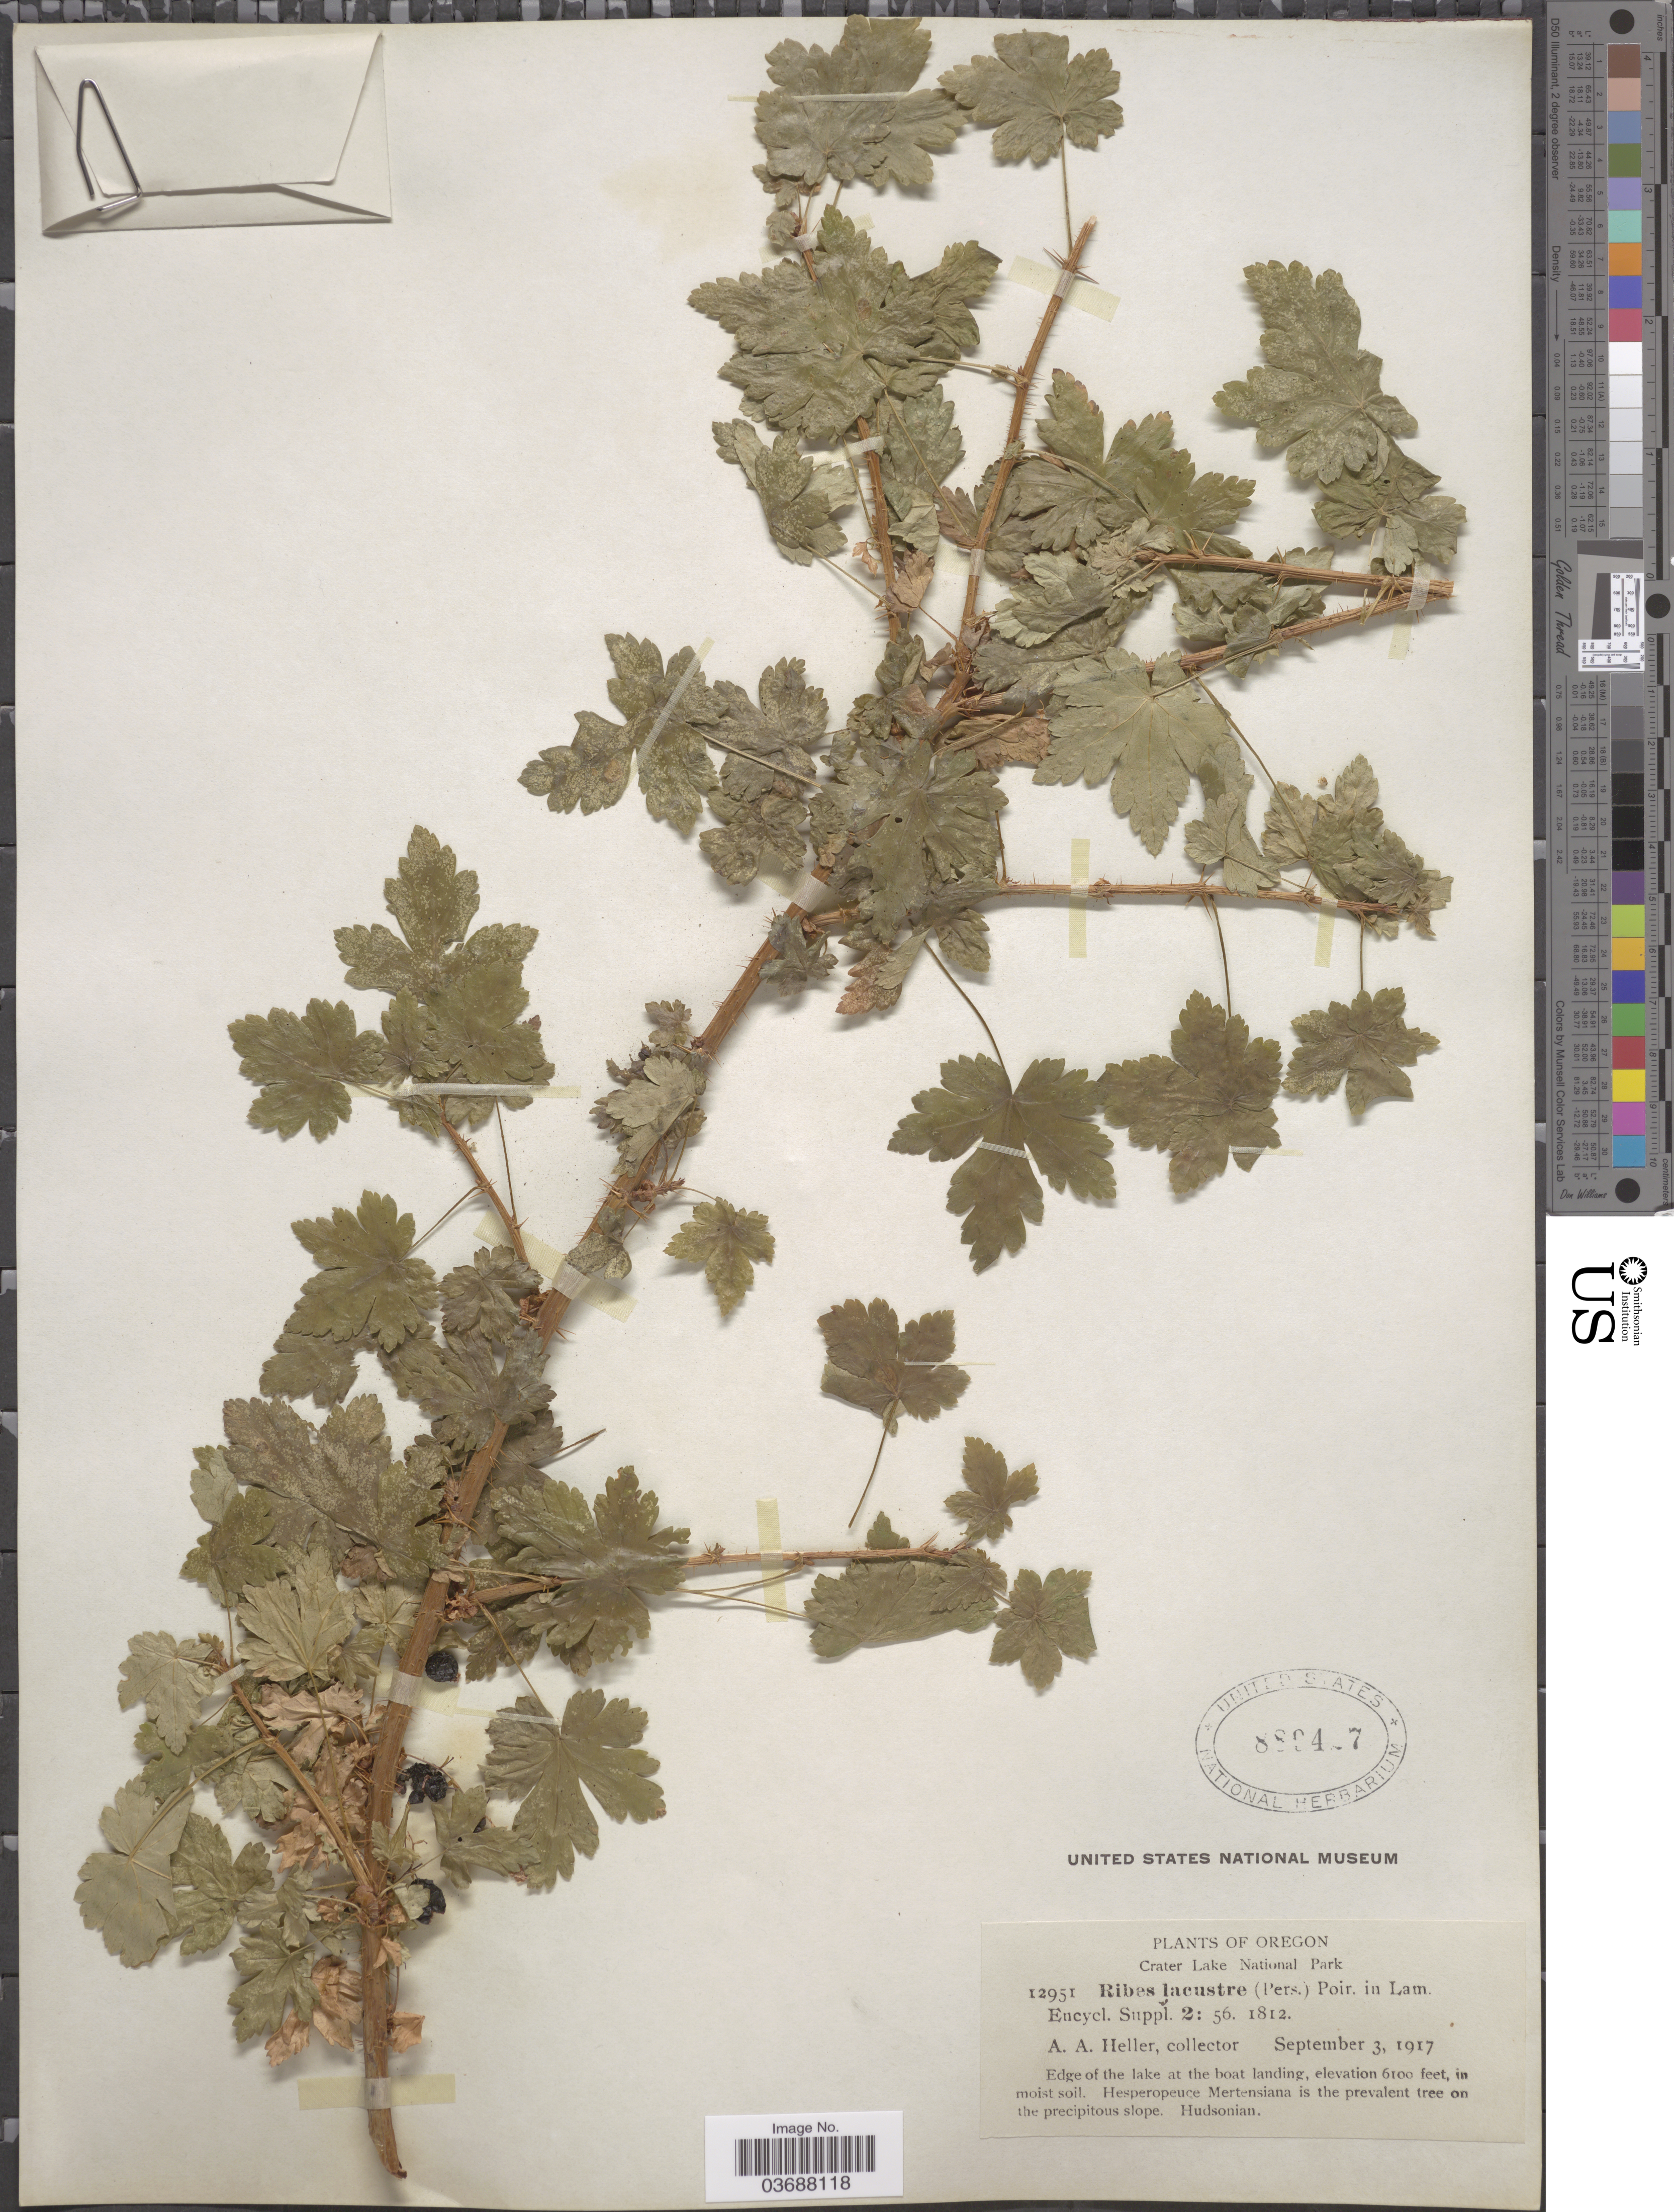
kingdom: Plantae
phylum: Tracheophyta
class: Magnoliopsida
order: Saxifragales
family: Grossulariaceae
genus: Ribes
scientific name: Ribes lacustre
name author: (Pers.) Poir.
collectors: A. A. Heller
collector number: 12951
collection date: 1917-09-03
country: United States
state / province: Oregon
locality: Crater Lake National Park. Edge of the lake at the boat landing.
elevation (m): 1859